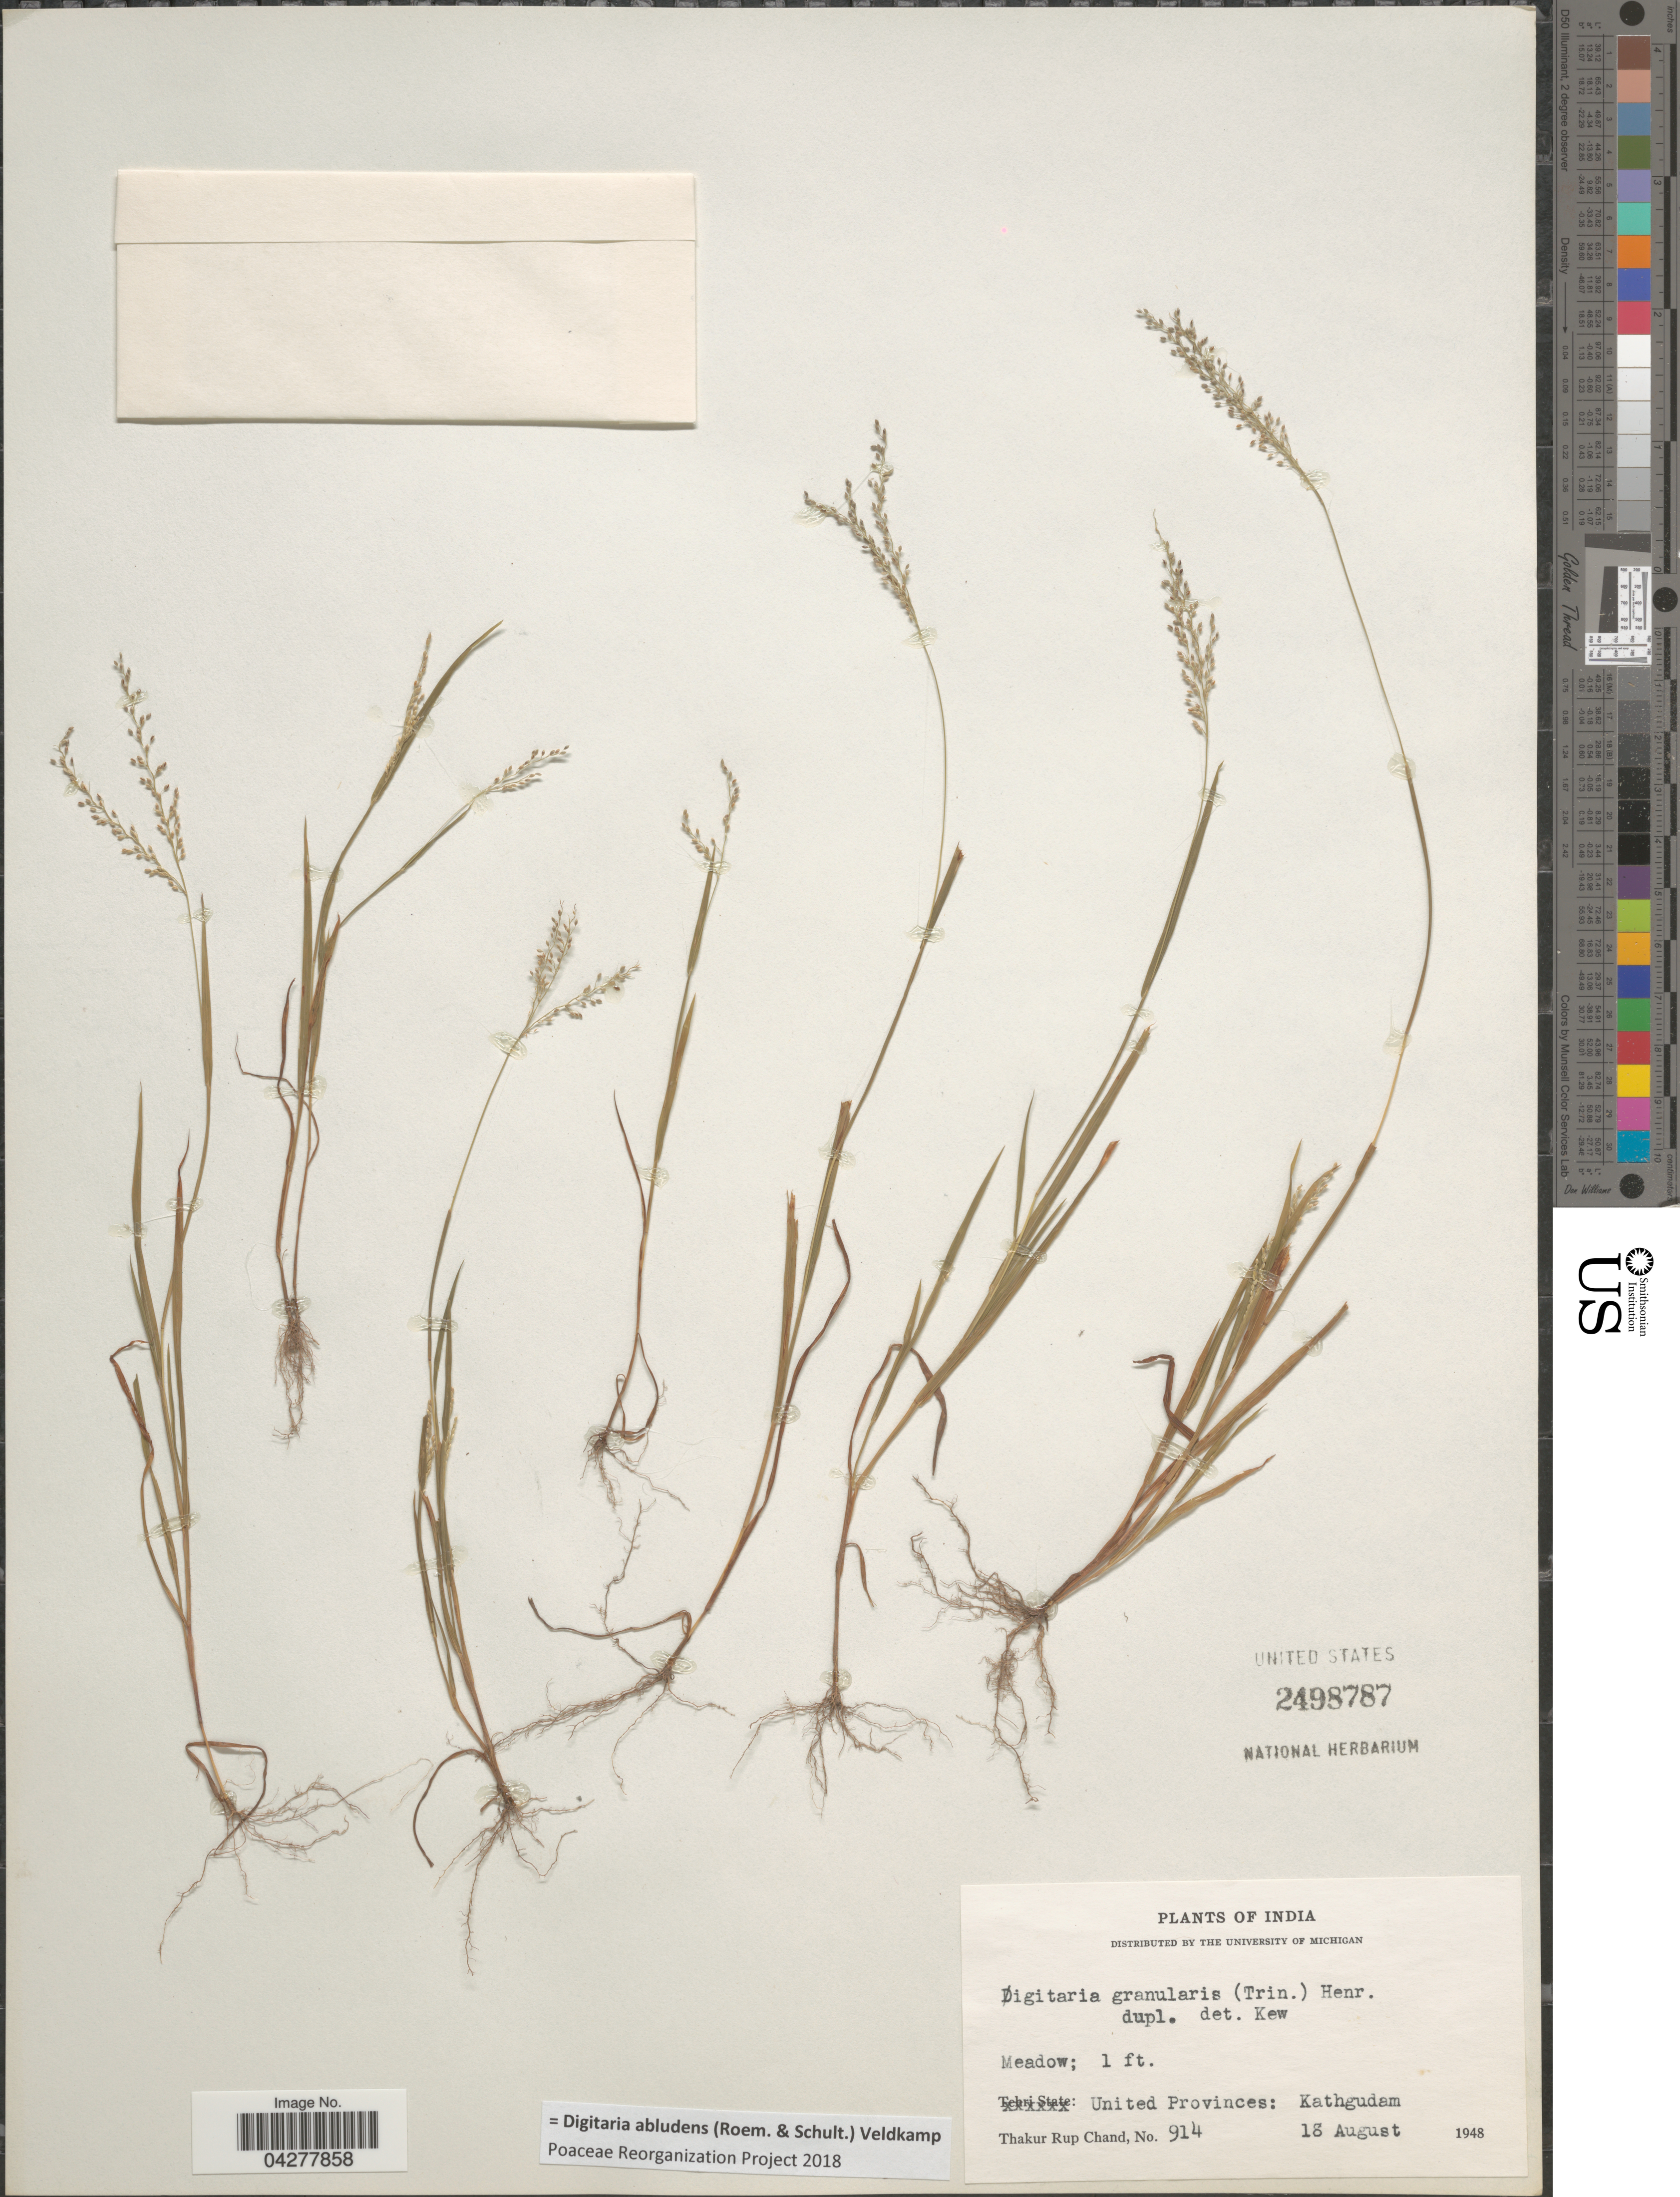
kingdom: Plantae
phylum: Tracheophyta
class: Liliopsida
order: Poales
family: Poaceae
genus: Digitaria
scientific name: Digitaria abludens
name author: (Roem. & Schult.) Veldkamp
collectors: T. R. Chand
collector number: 914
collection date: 1948-08-18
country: India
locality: United Provinces: Kathgudam.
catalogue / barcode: US 2498787